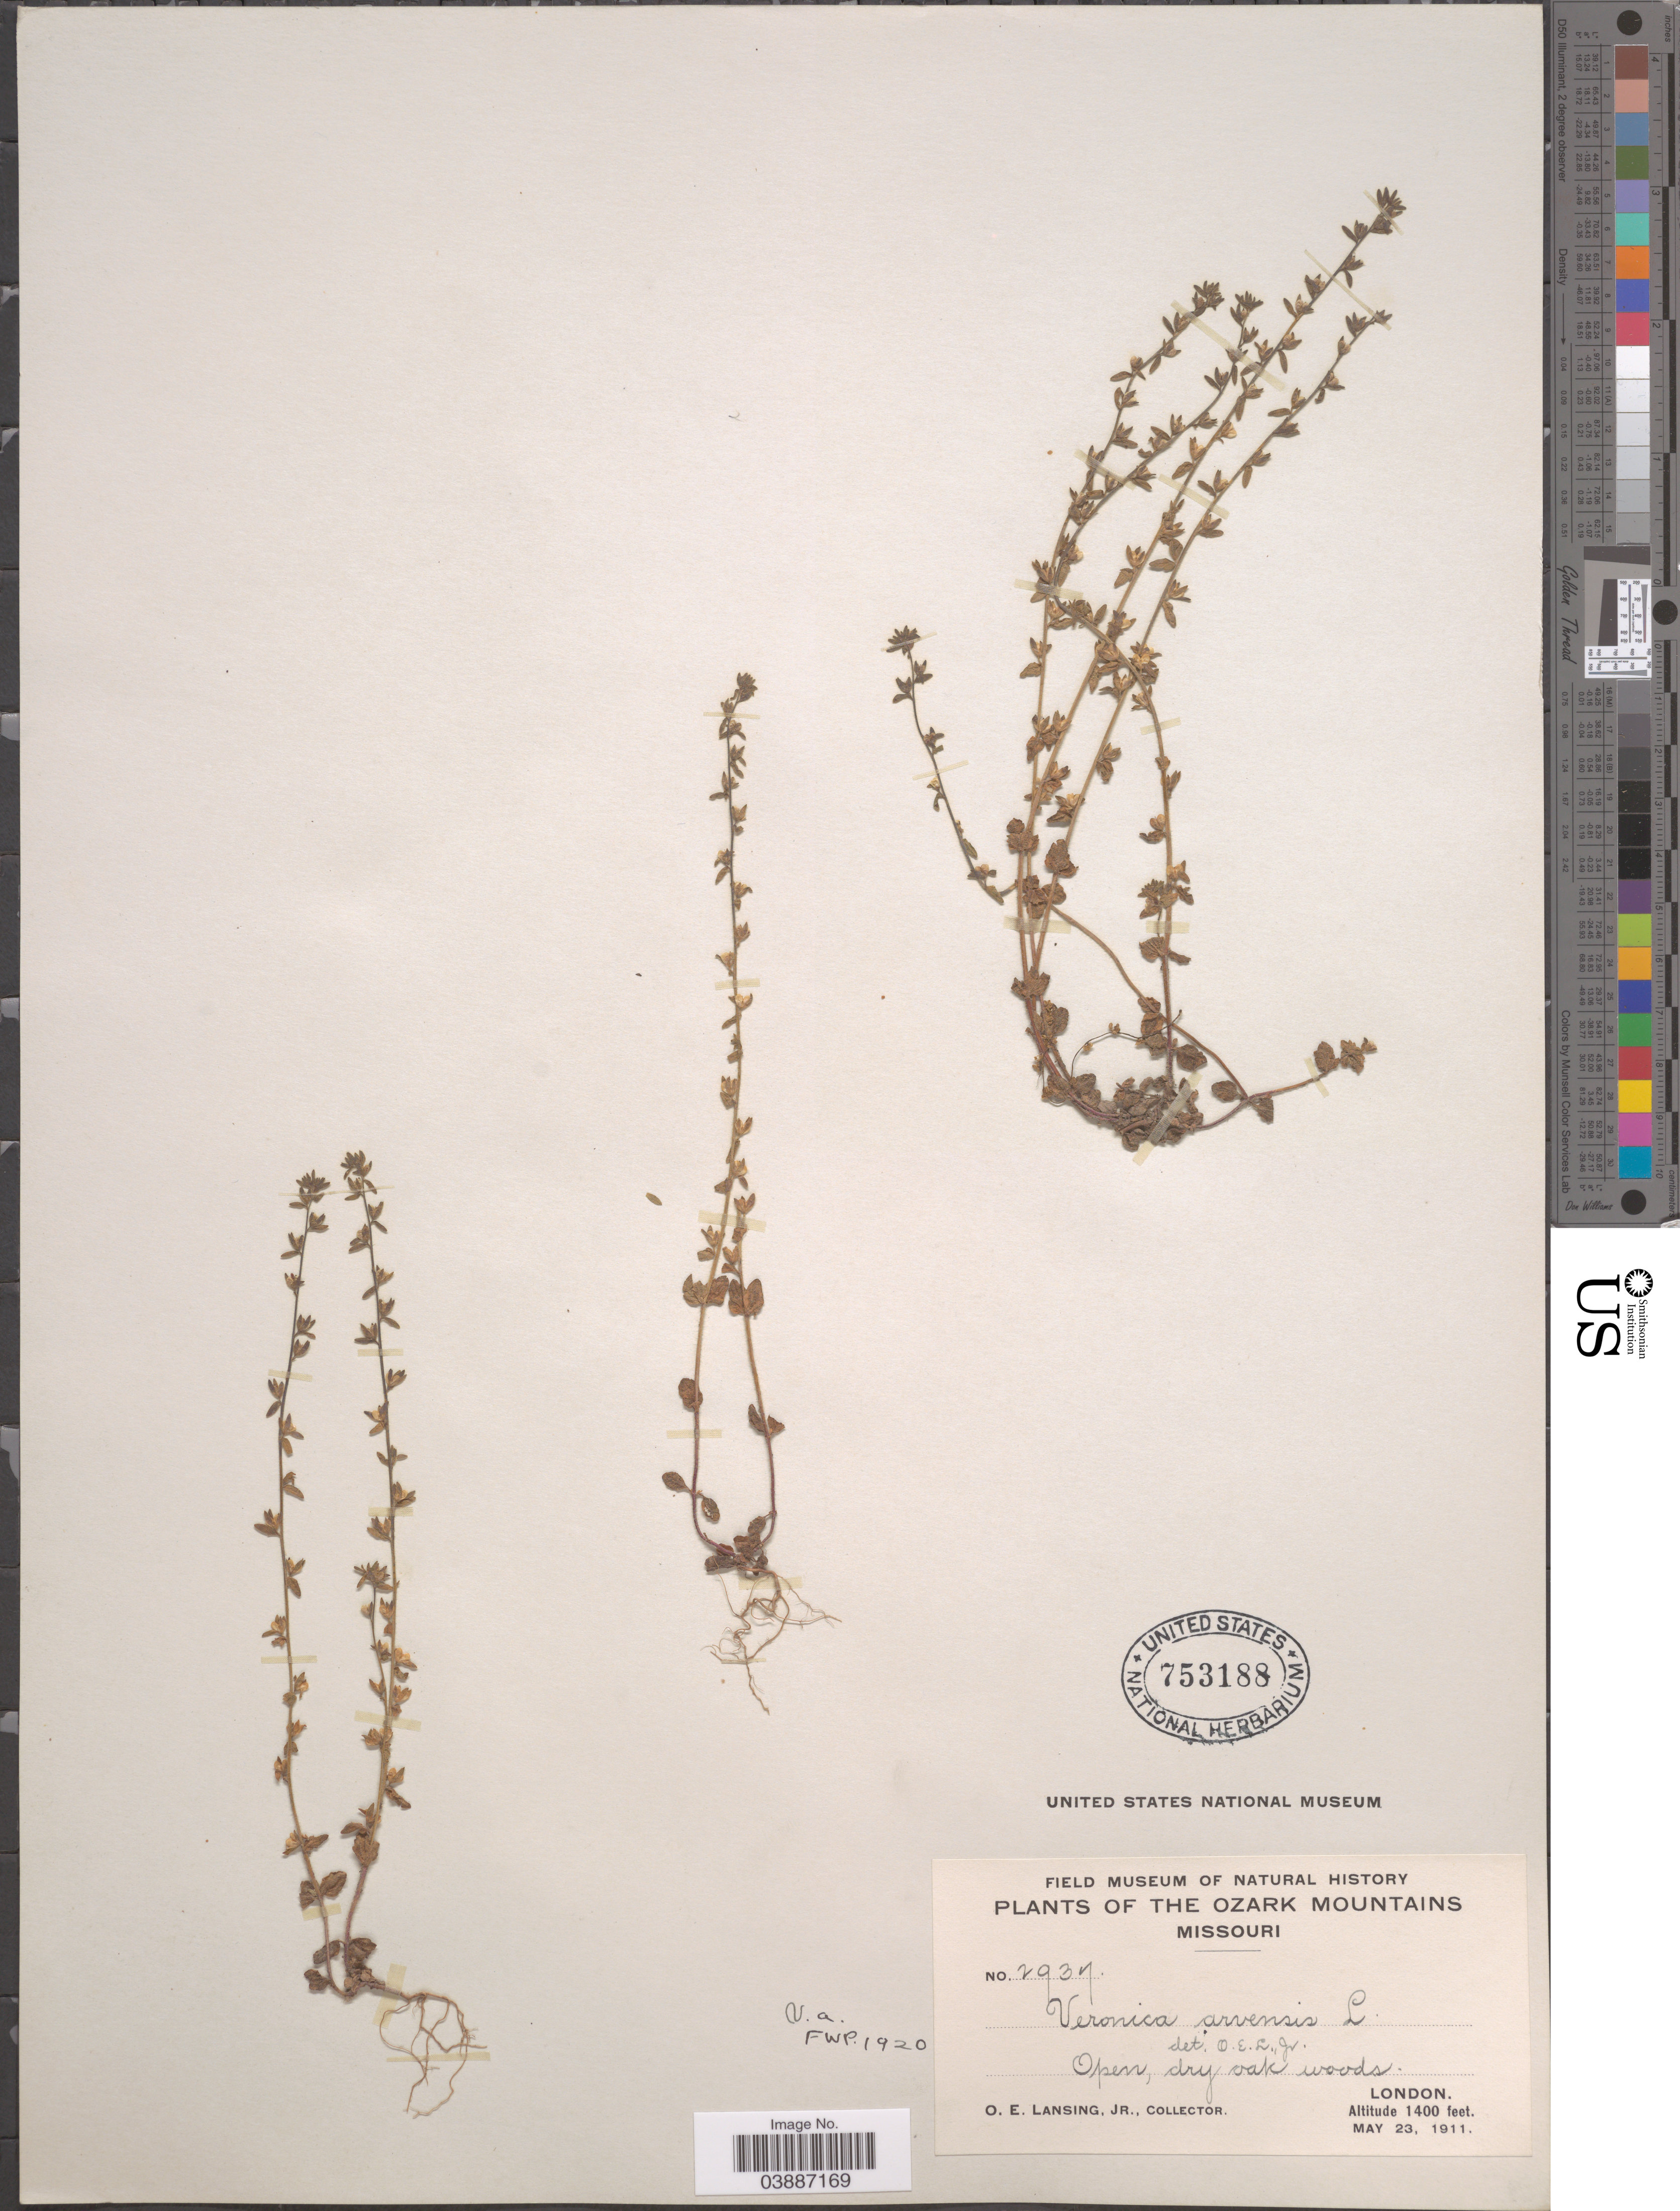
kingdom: Plantae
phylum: Tracheophyta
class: Magnoliopsida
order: Lamiales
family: Plantaginaceae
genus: Veronica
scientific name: Veronica arvensis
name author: L.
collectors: O. Lansing Jr.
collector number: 2937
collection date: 1911-05-23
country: United States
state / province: Missouri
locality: The Ozark Mountains. London.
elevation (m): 427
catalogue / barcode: US 753188